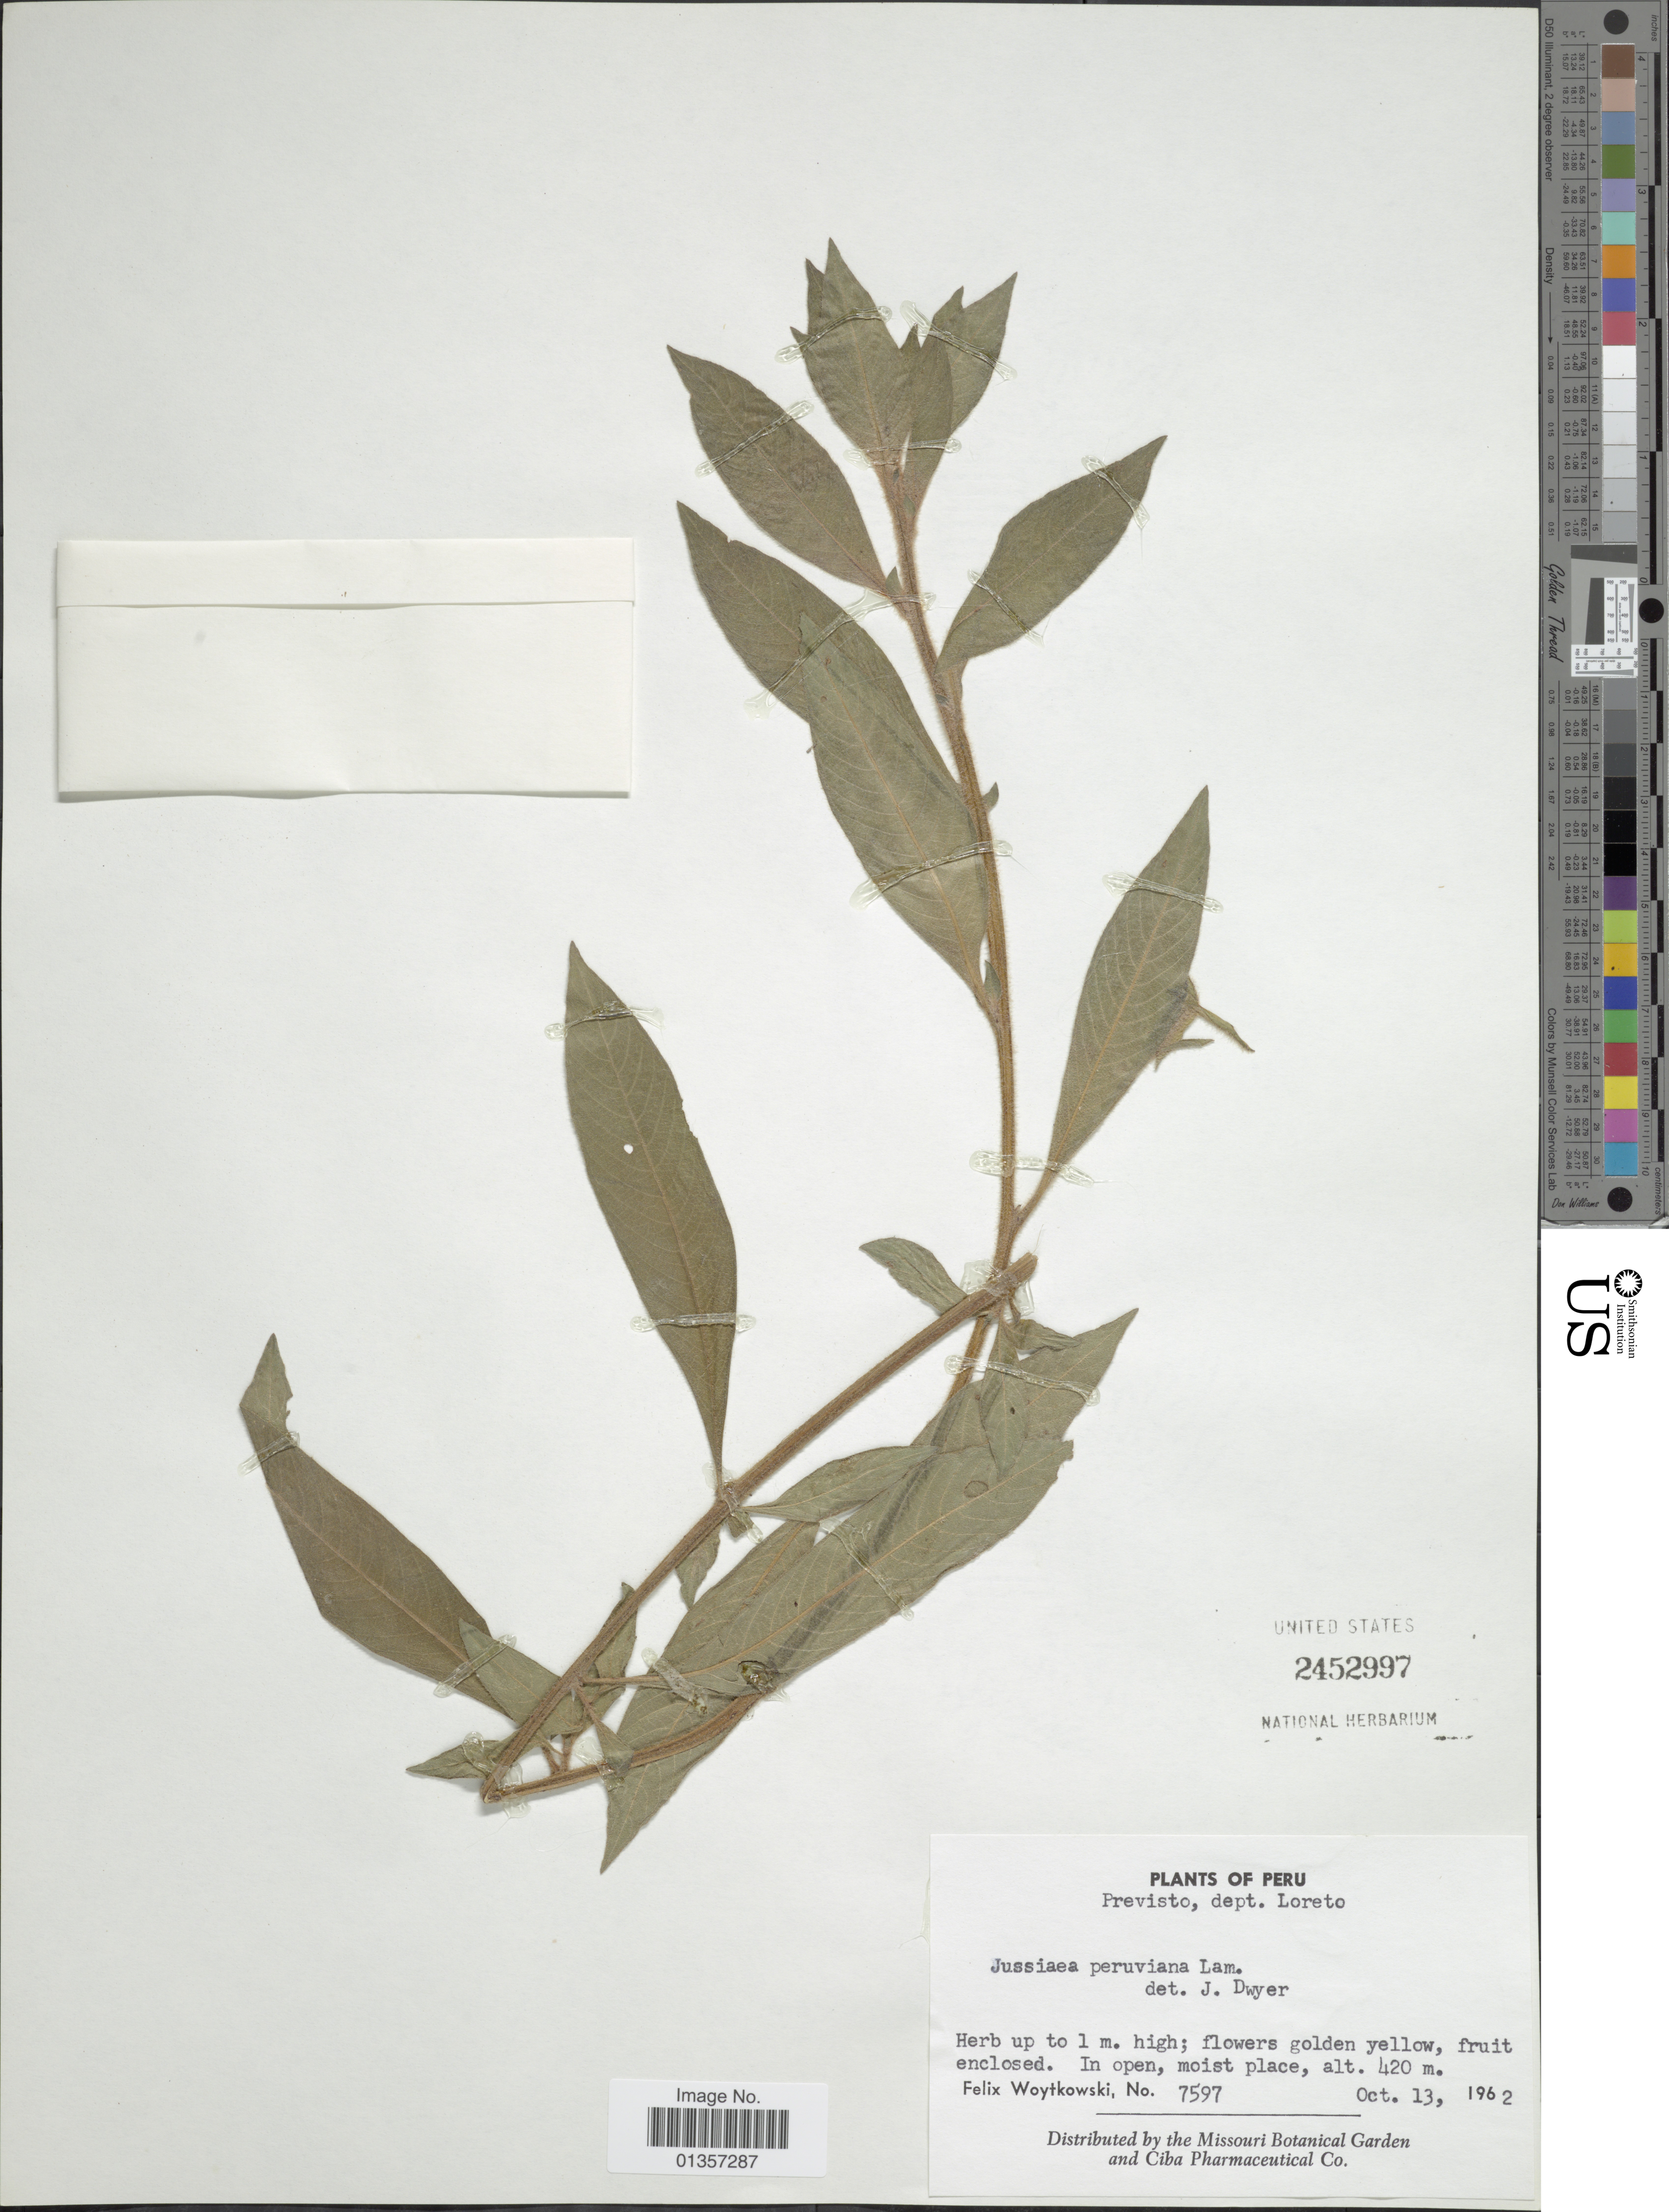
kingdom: Plantae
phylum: Tracheophyta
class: Magnoliopsida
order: Myrtales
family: Onagraceae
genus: Ludwigia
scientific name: Ludwigia peruviana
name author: (L.) H. Hara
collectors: F. Woytkowski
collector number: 7597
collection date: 1962-10-13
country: Peru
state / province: Loreto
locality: Previsto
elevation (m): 420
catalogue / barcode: US 2452997